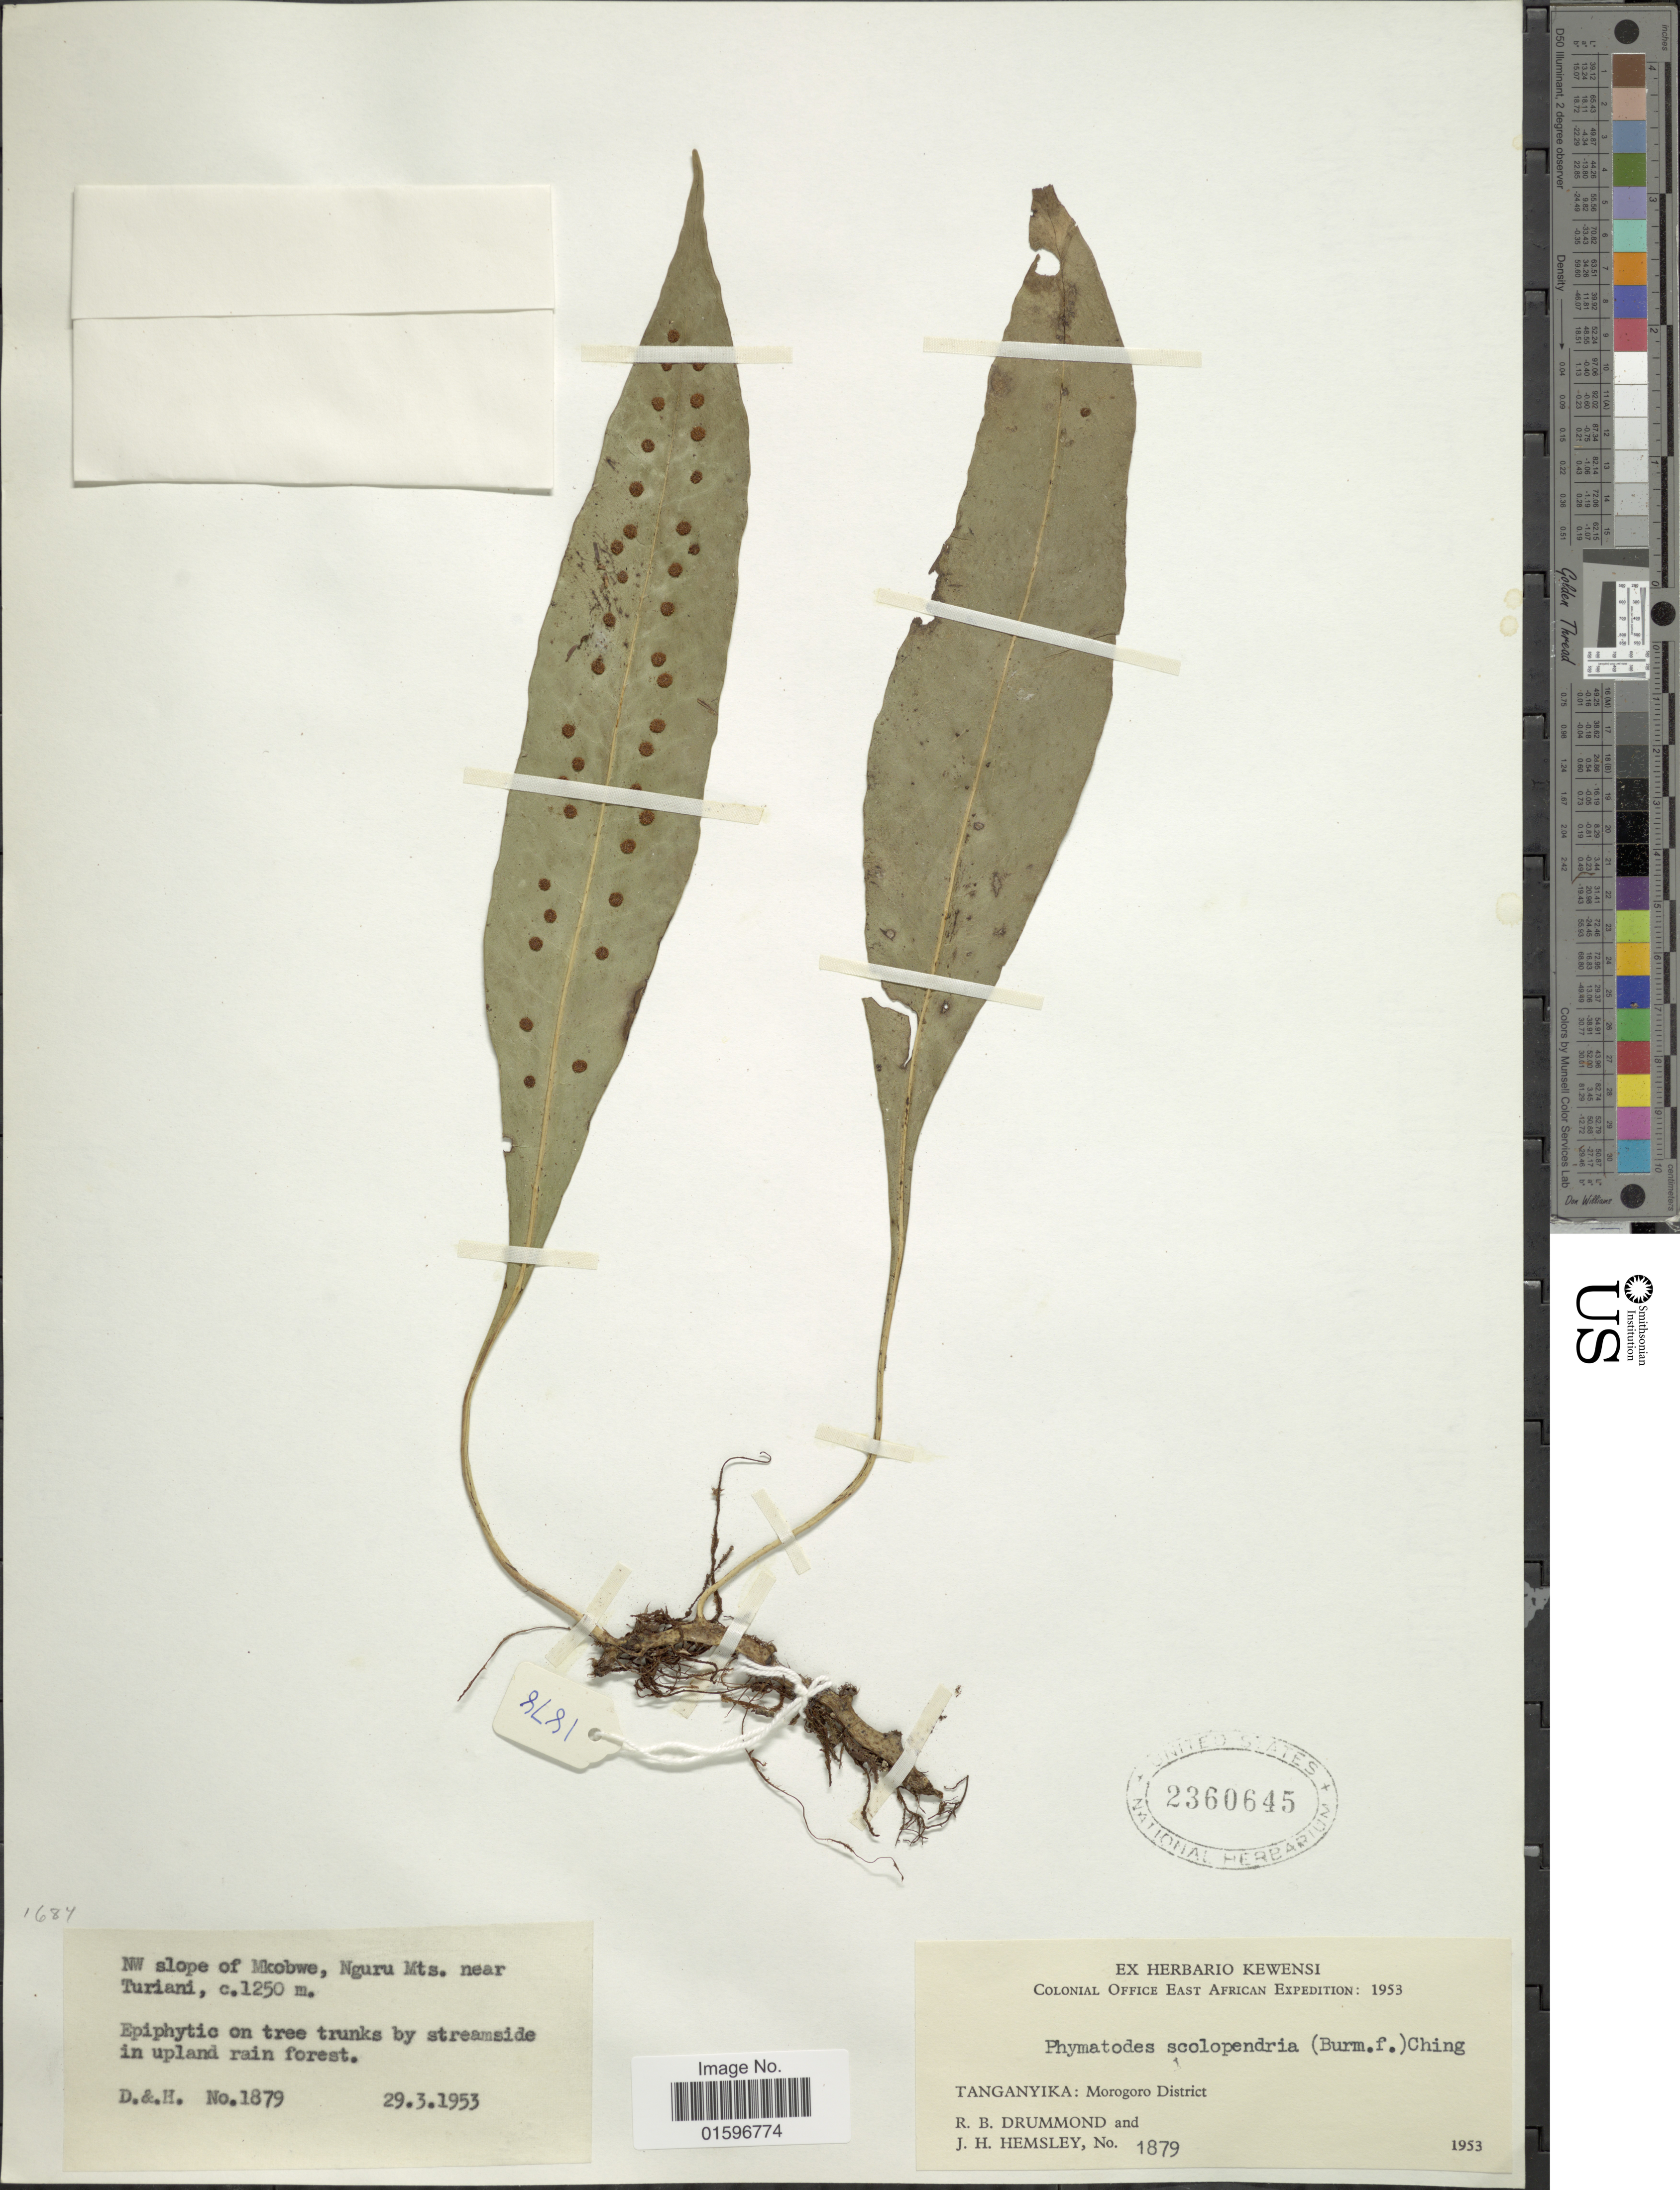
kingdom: Plantae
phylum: Tracheophyta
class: Polypodiopsida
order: Polypodiales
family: Polypodiaceae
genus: Polypodium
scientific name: Polypodium scolopendria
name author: Burm. f.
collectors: R. Drummond & J. H. Hemsley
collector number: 1879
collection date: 1953-03-29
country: Tanzania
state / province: Morogoro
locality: Tanganyika: Morogoro District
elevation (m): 1250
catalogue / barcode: US 2360645